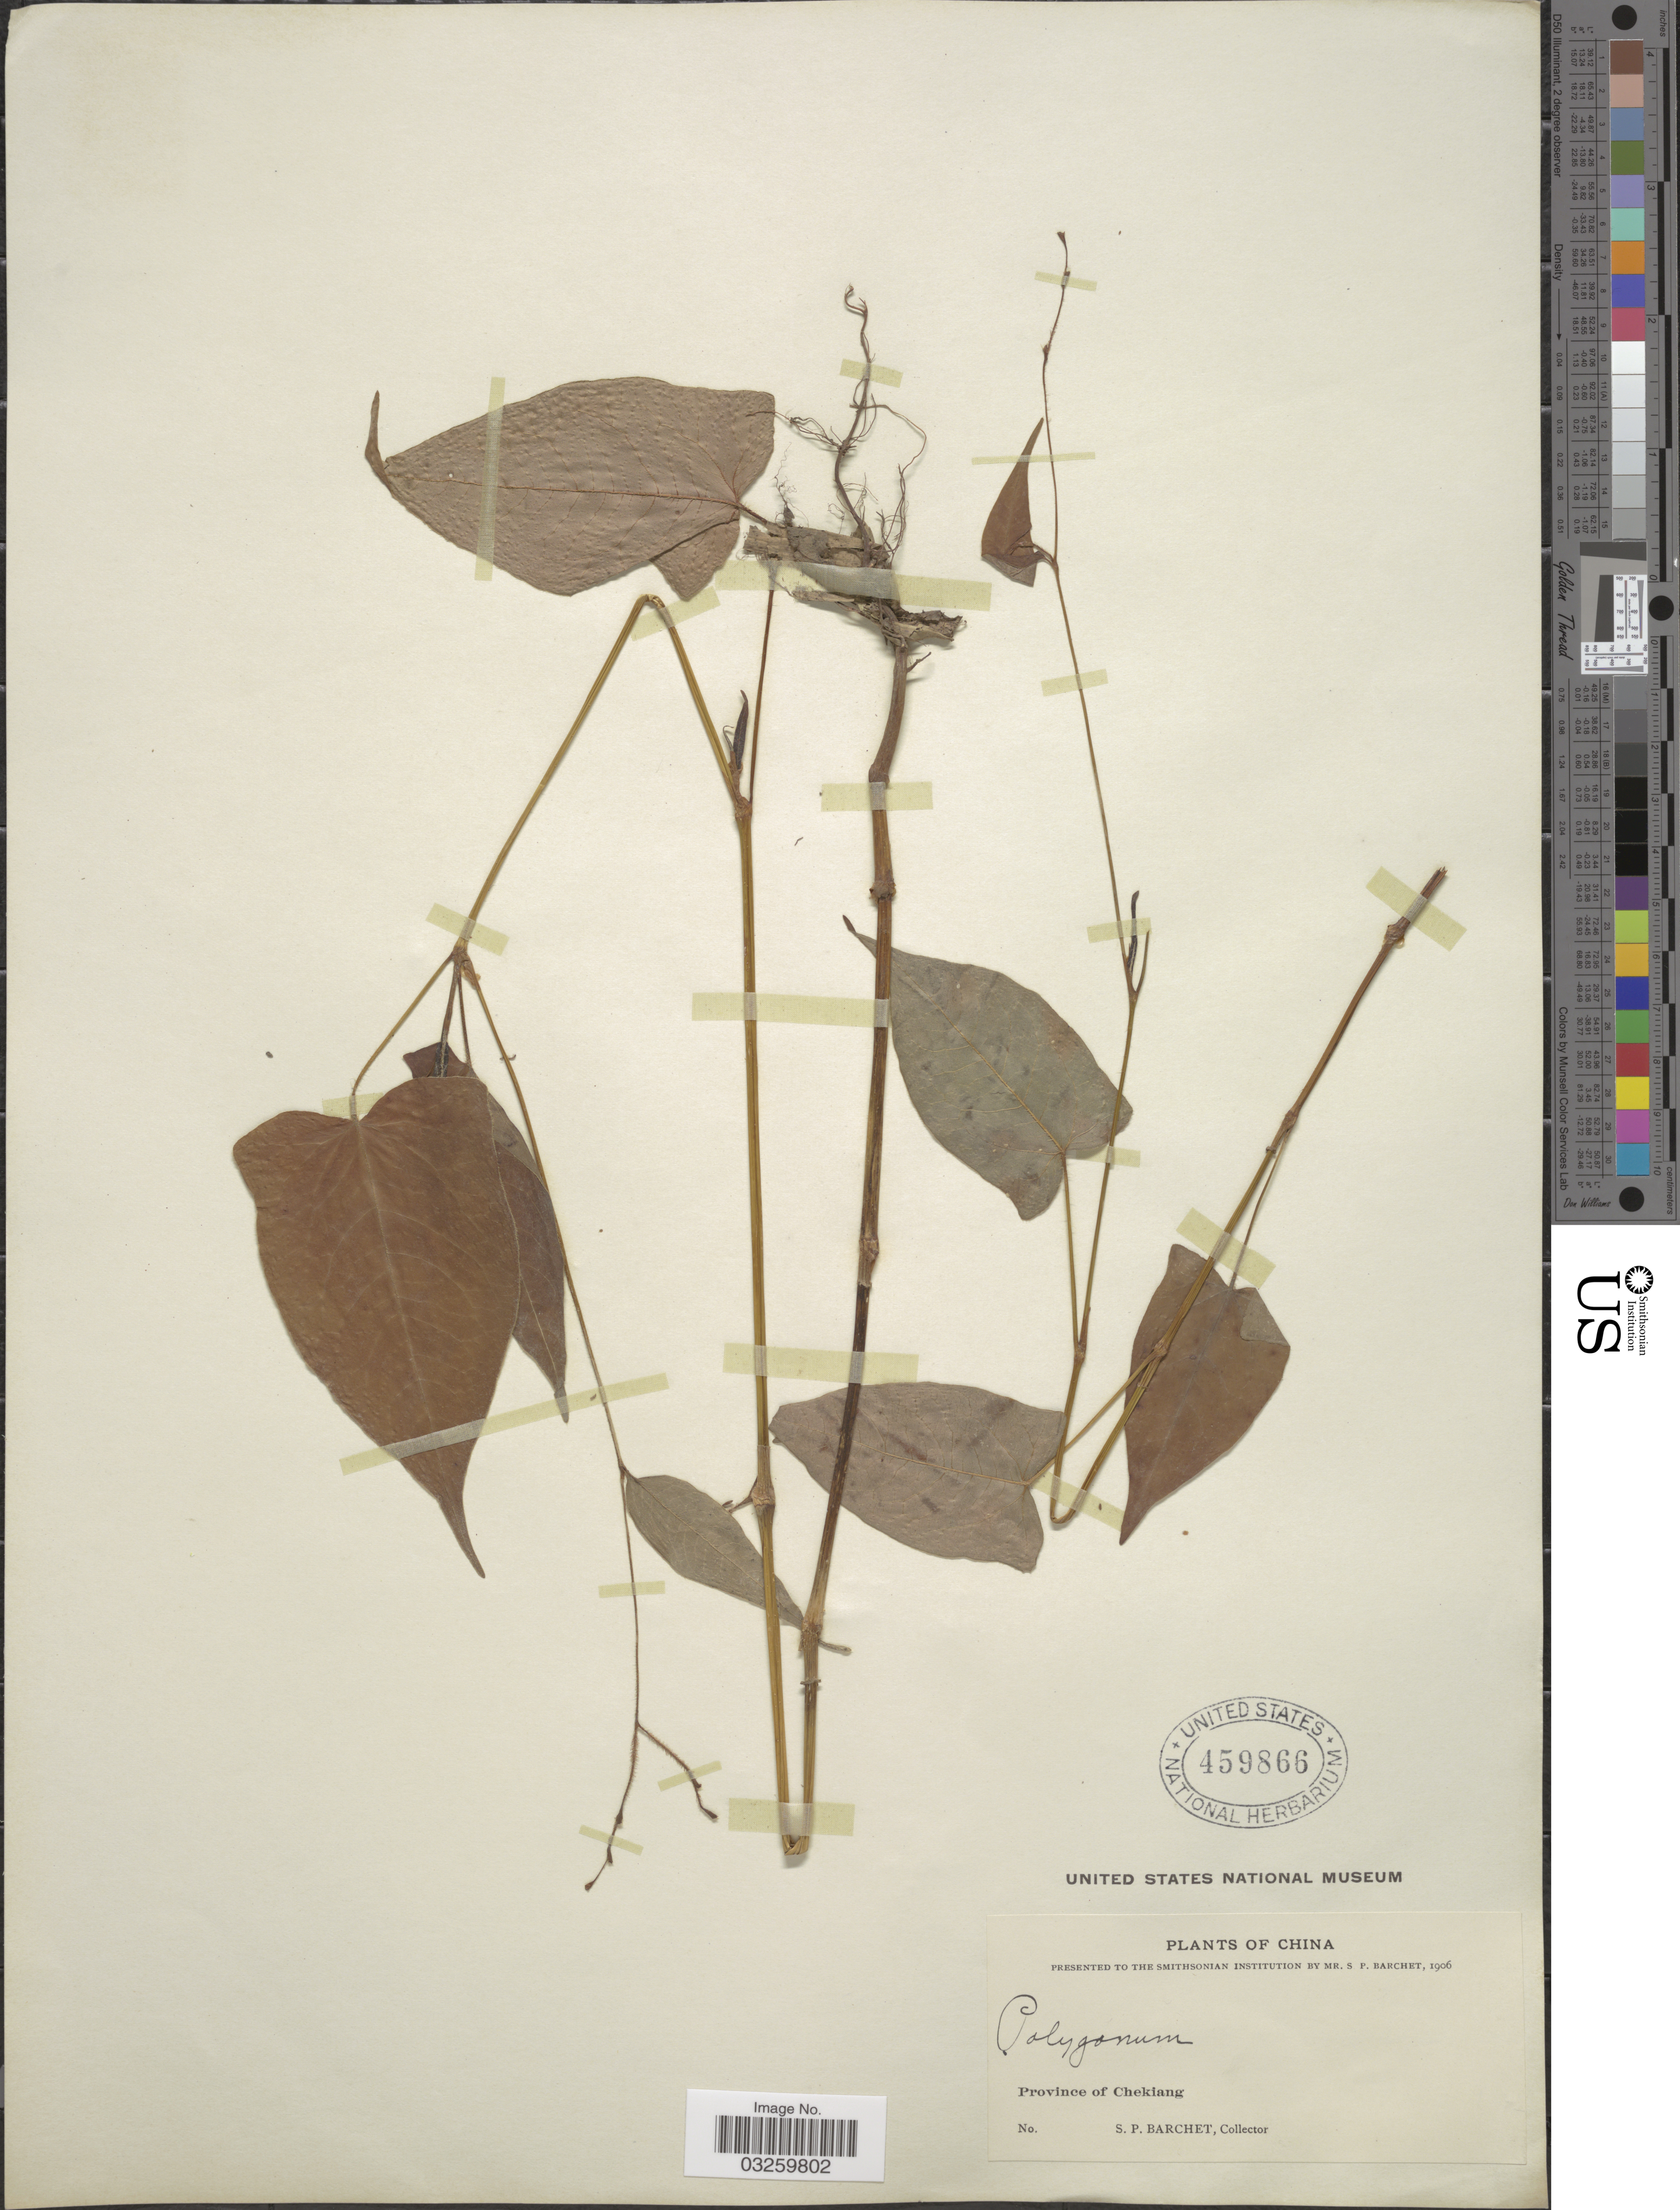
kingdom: Plantae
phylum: Tracheophyta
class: Magnoliopsida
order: Caryophyllales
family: Polygonaceae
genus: Polygonum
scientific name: Polygonum sp.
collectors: S. P. Barchet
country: China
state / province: Zhejiang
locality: Province of Chekiang.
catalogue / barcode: US 459866